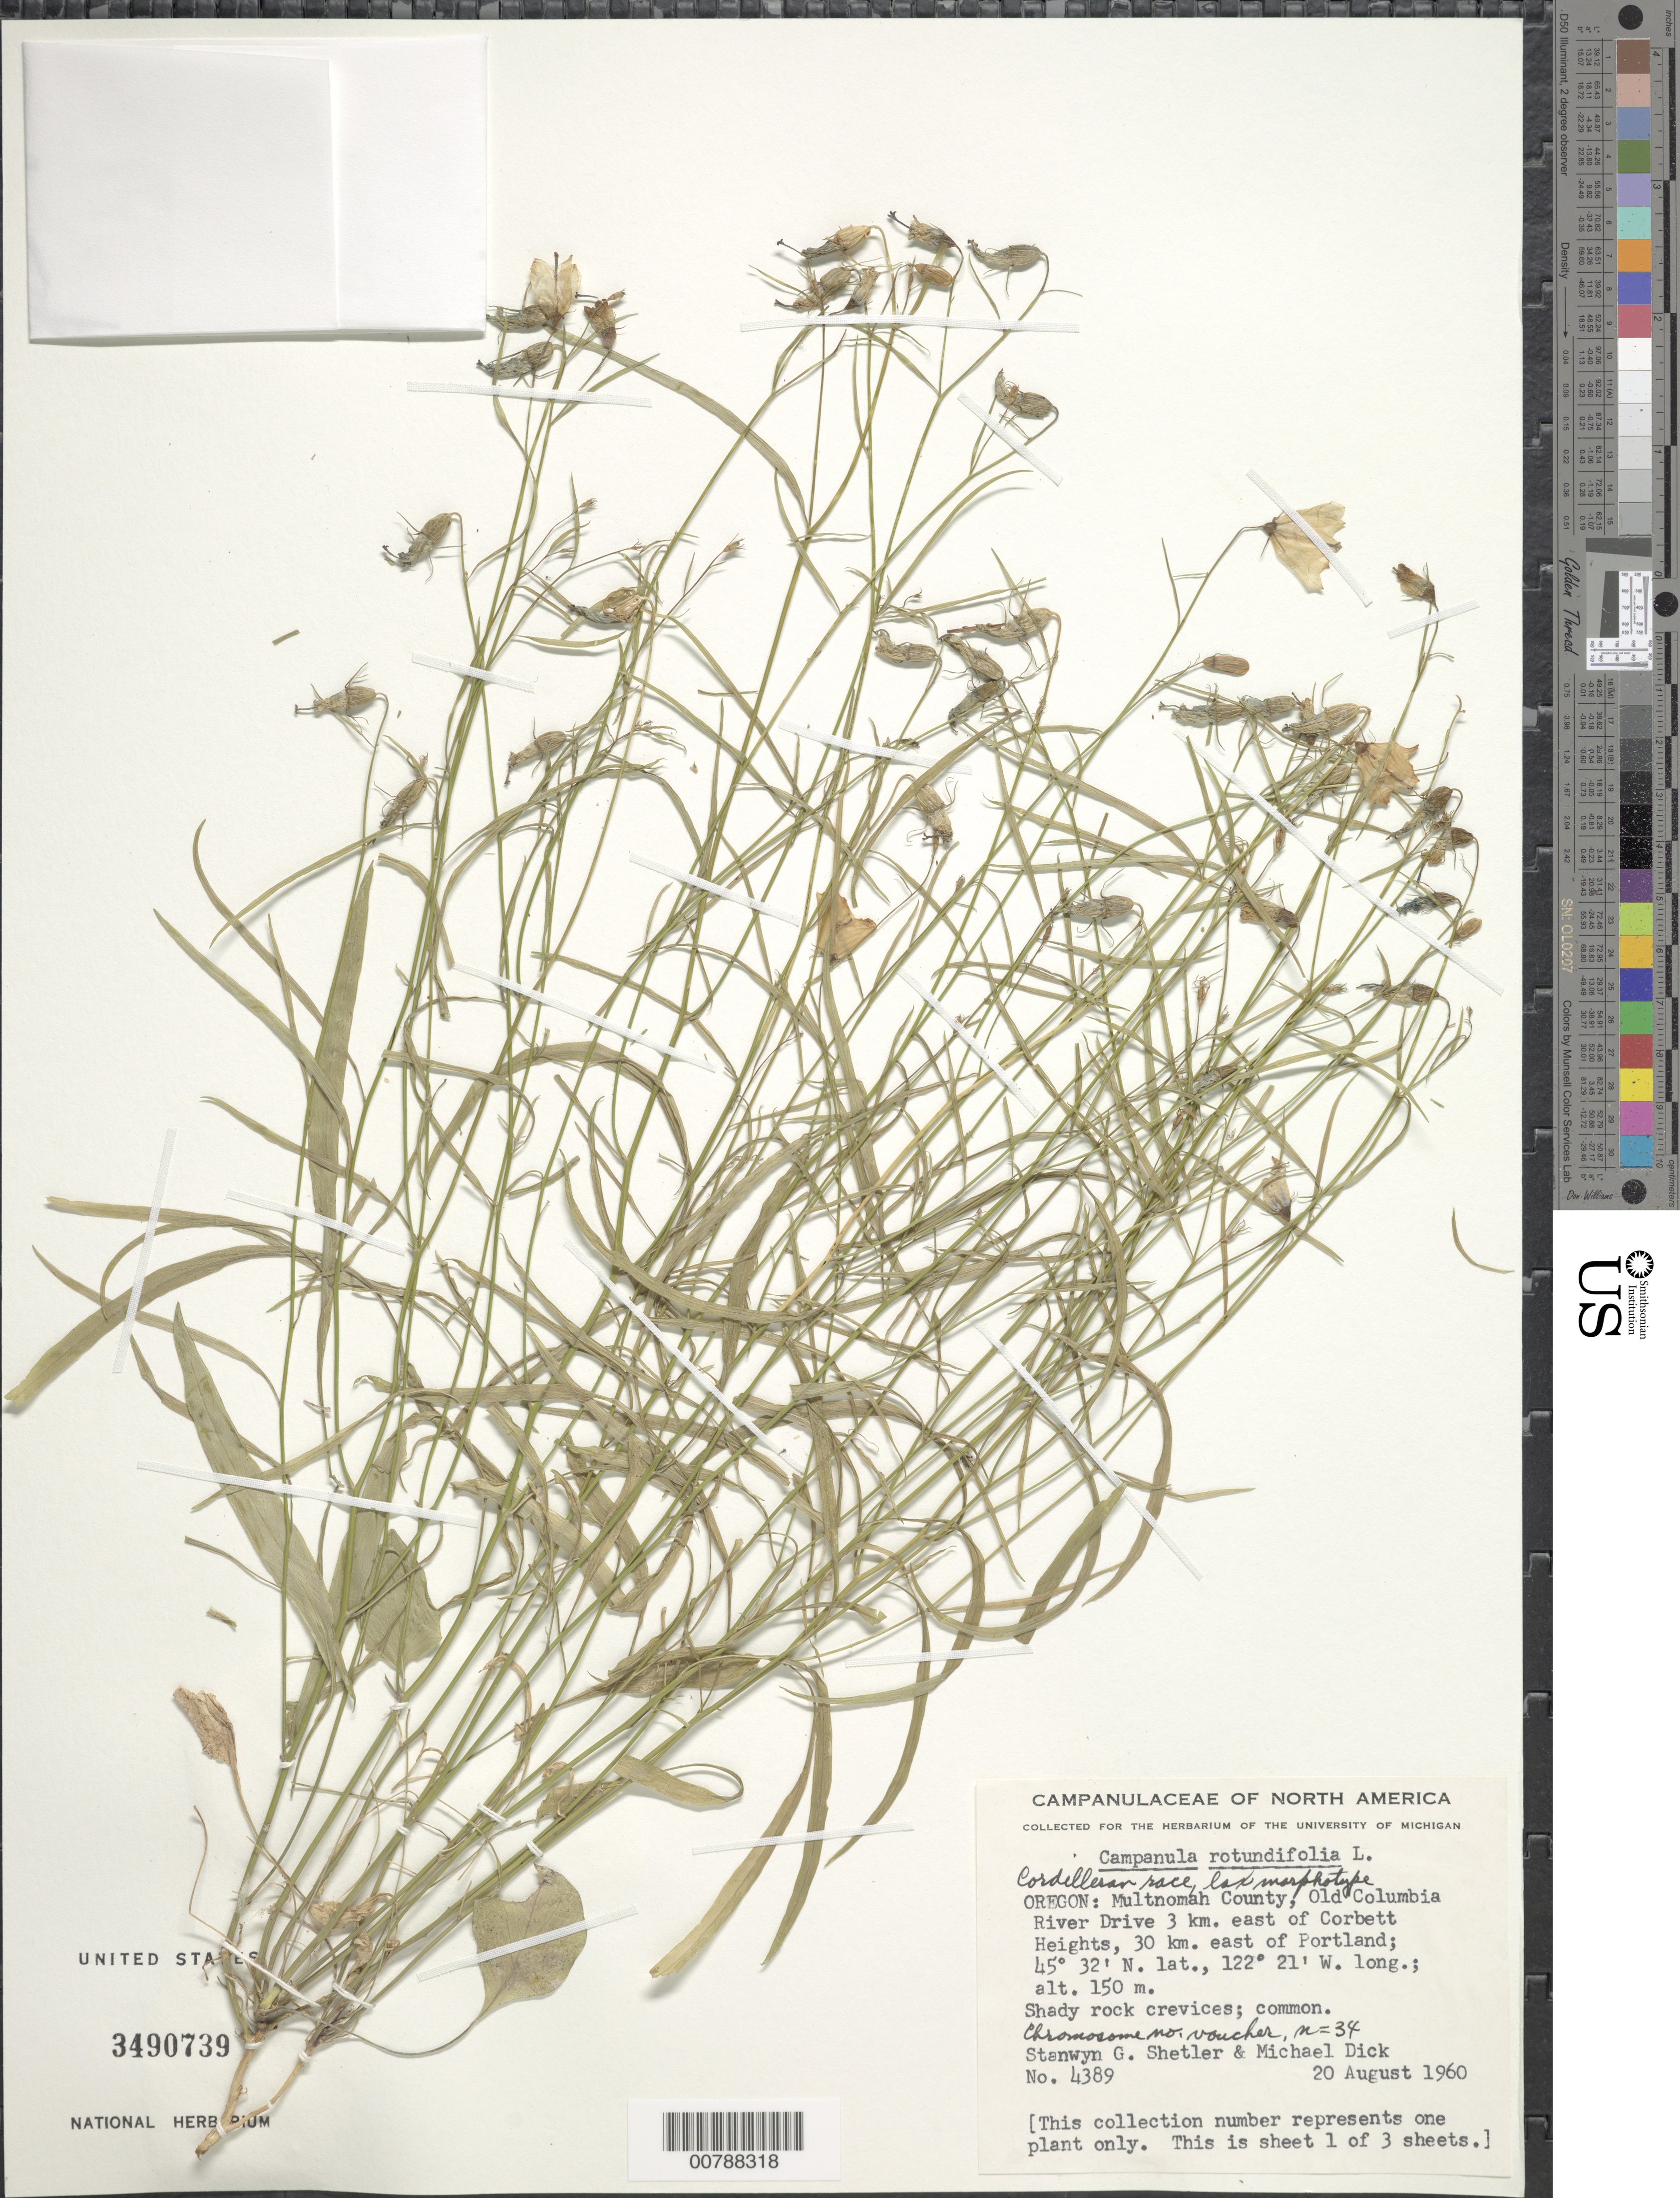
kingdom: Plantae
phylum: Tracheophyta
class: Magnoliopsida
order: Asterales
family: Campanulaceae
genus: Campanula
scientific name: Campanula rotundifolia L. Cordilleran race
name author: L.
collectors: S. Shetler & M. Dick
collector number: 4389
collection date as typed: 20 August 1960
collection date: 1960-08-20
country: United States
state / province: Oregon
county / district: Multnomah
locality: Old Columbia River Drive 3 km. east of Corbett Heights, 30 km. east of Portland.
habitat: Shady rock crevices.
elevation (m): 150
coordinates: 45 32' N, 122 21' W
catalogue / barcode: US 3490739